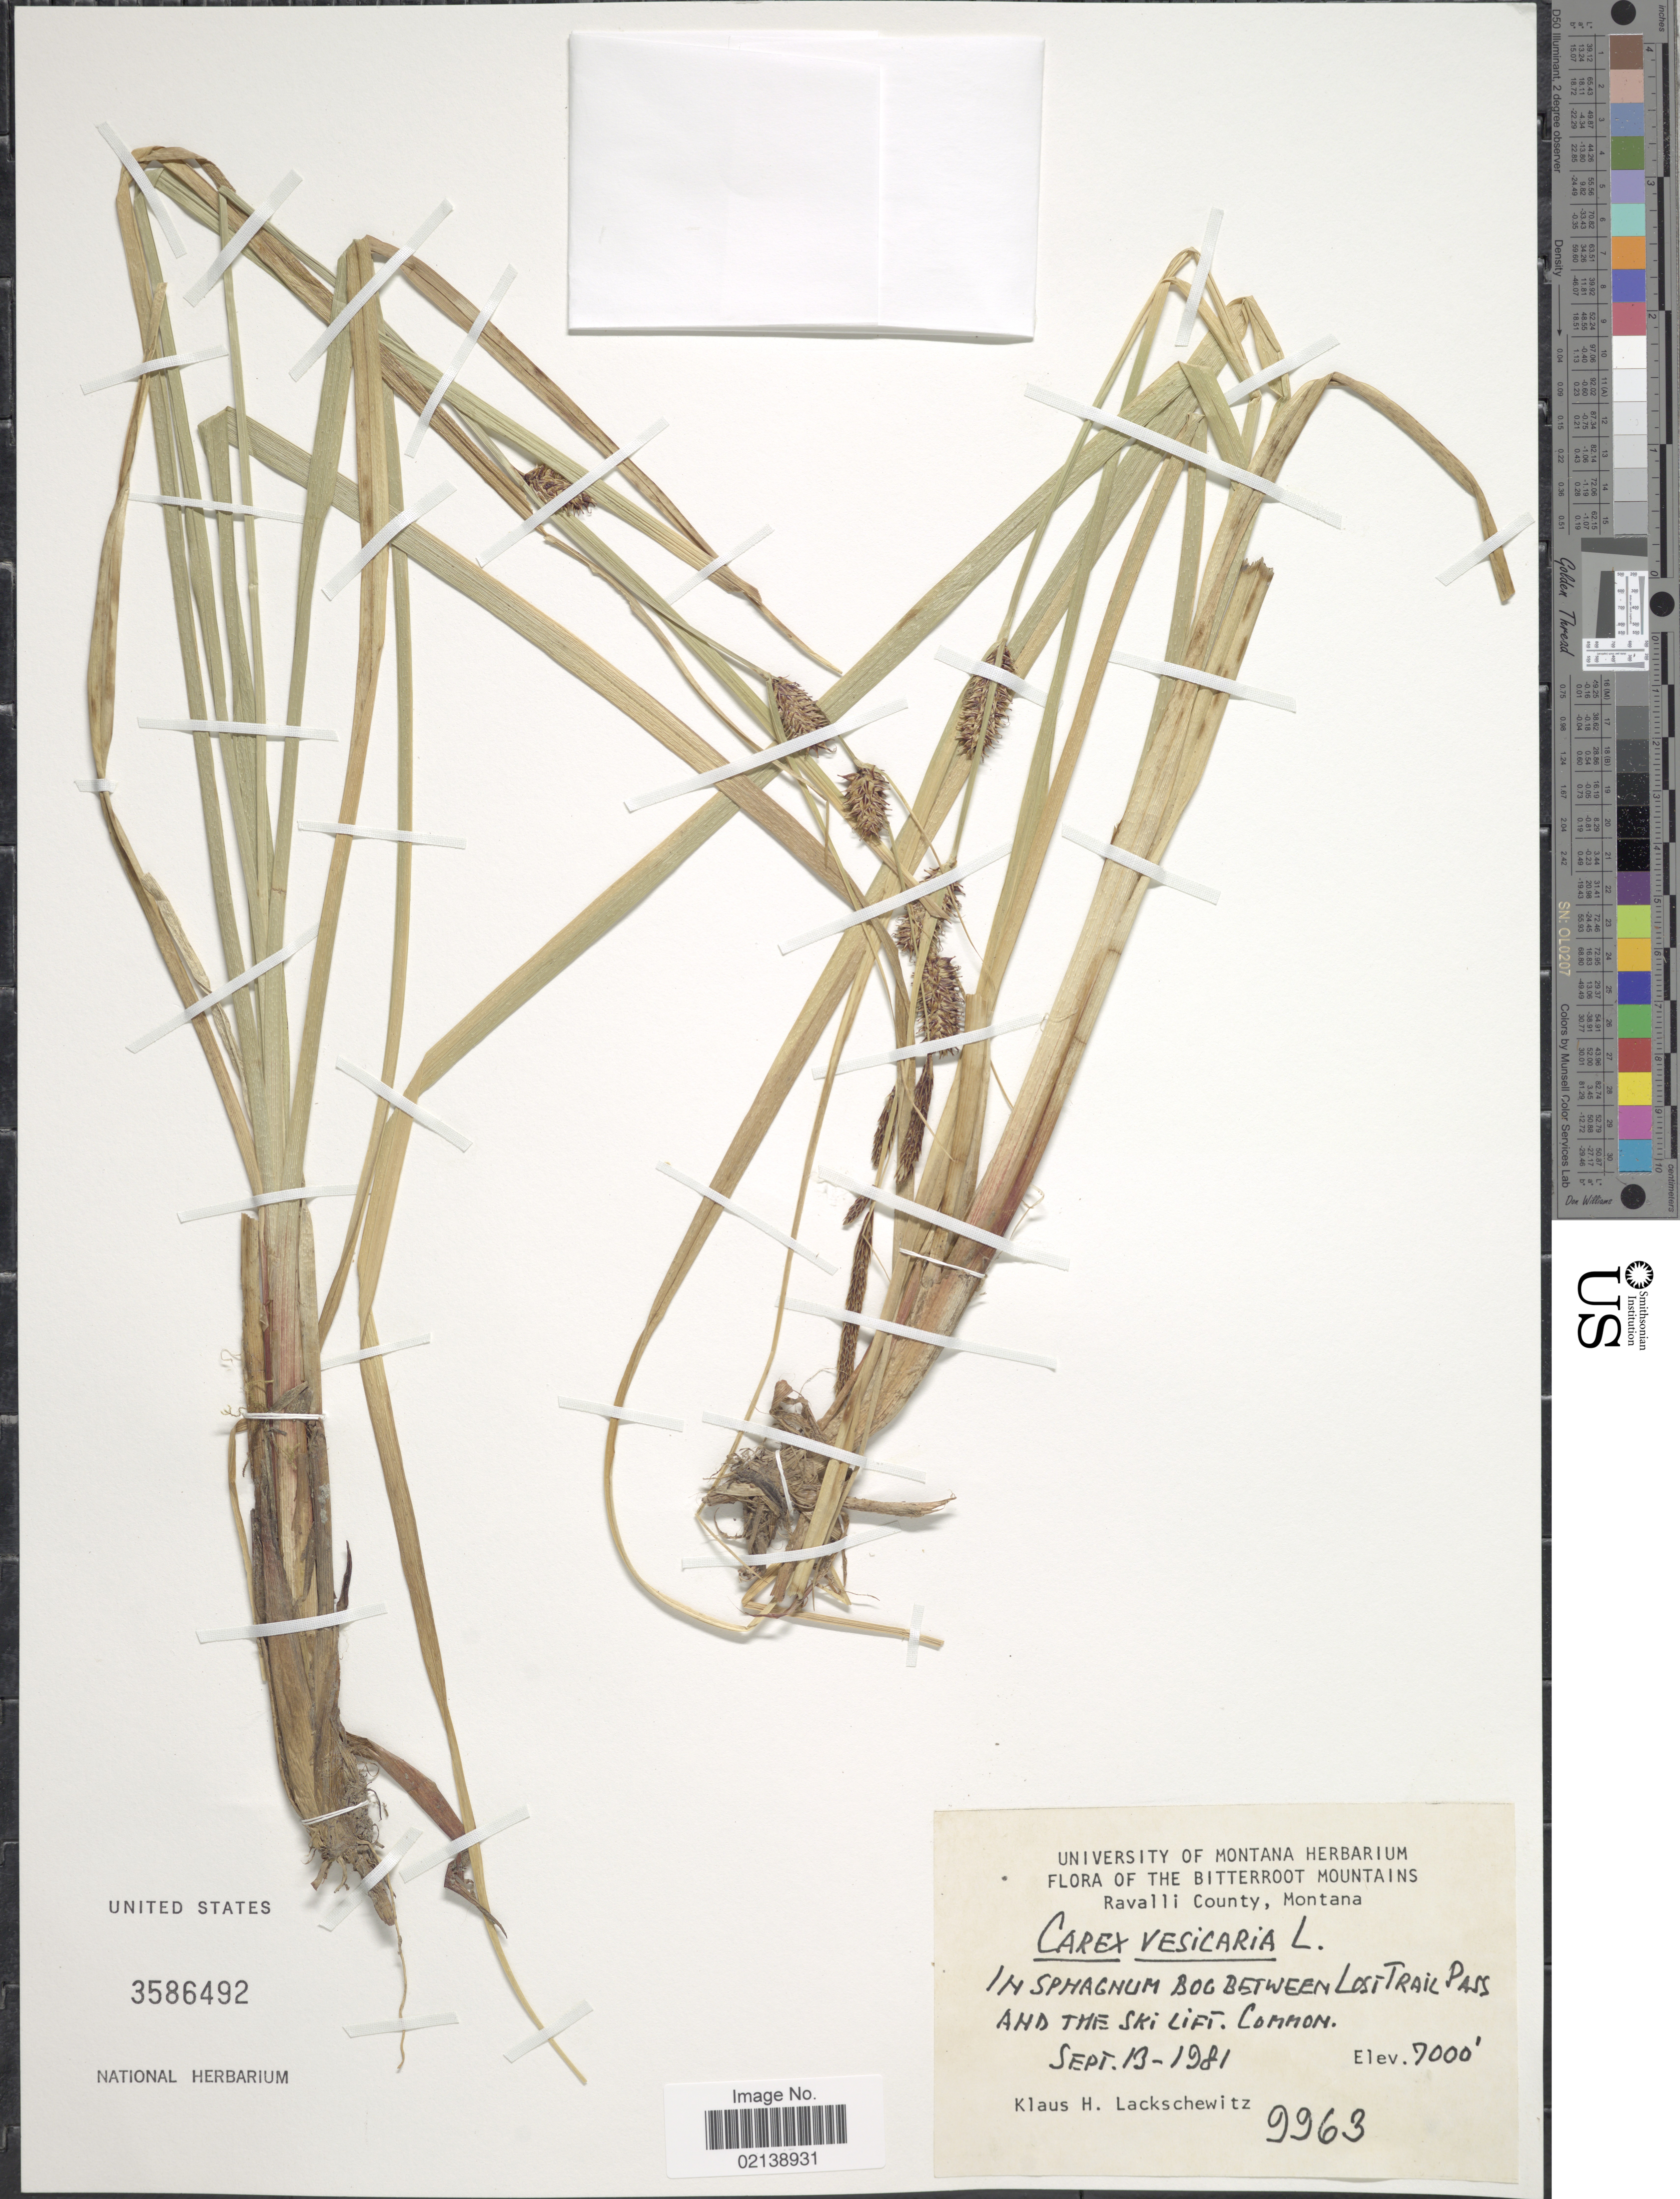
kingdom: Plantae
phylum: Tracheophyta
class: Liliopsida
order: Poales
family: Cyperaceae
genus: Carex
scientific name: Carex vesicaria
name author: L.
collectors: K. Lackschewitz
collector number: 9963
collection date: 1981-09-13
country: United States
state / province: Montana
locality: The Bitterroot Mountains, Ravalli County, In spaghnum bog between Lost TRail Pass and the Ski Lift. Common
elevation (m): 2134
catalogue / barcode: US 3586492